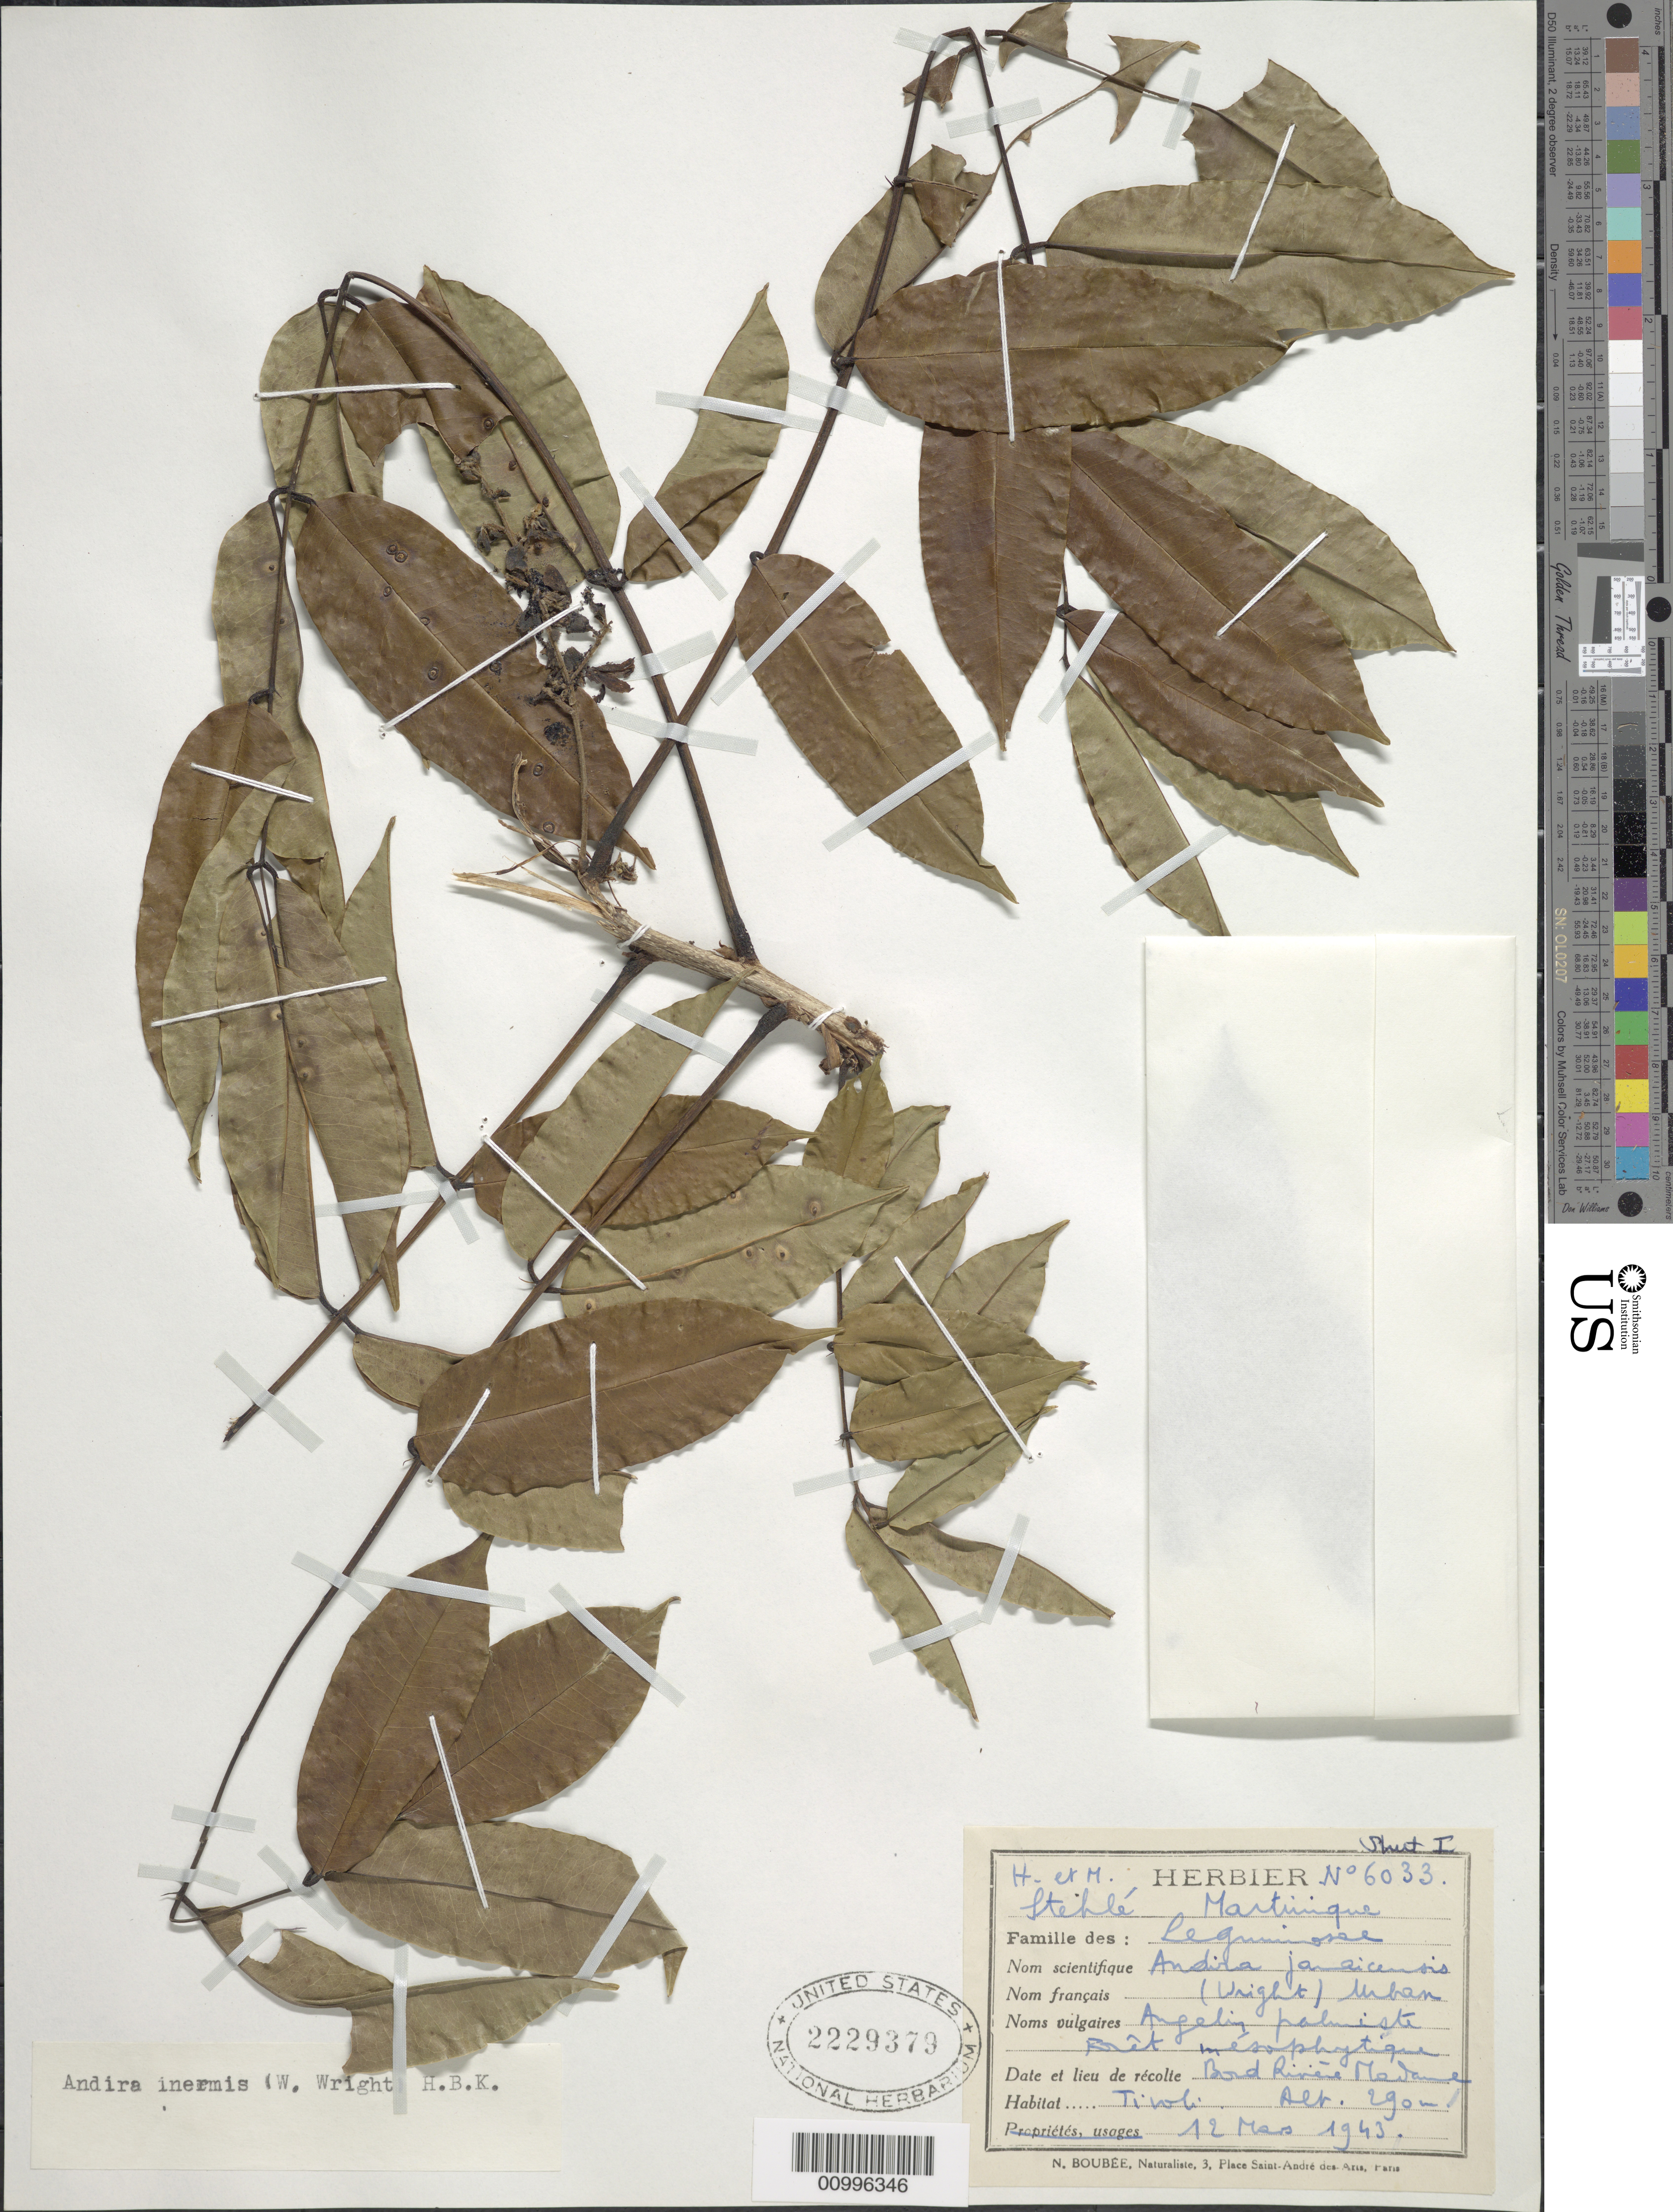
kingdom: Plantae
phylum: Tracheophyta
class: Magnoliopsida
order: Fabales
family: Fabaceae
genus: Andira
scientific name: Andira inermis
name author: (W. Wright) Kunth ex DC.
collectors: H. Stehlé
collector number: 6033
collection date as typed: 12 Mar 1943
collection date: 1943-03-12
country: Martinique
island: Martinique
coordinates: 0 N, 0 E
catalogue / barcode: US 2229379